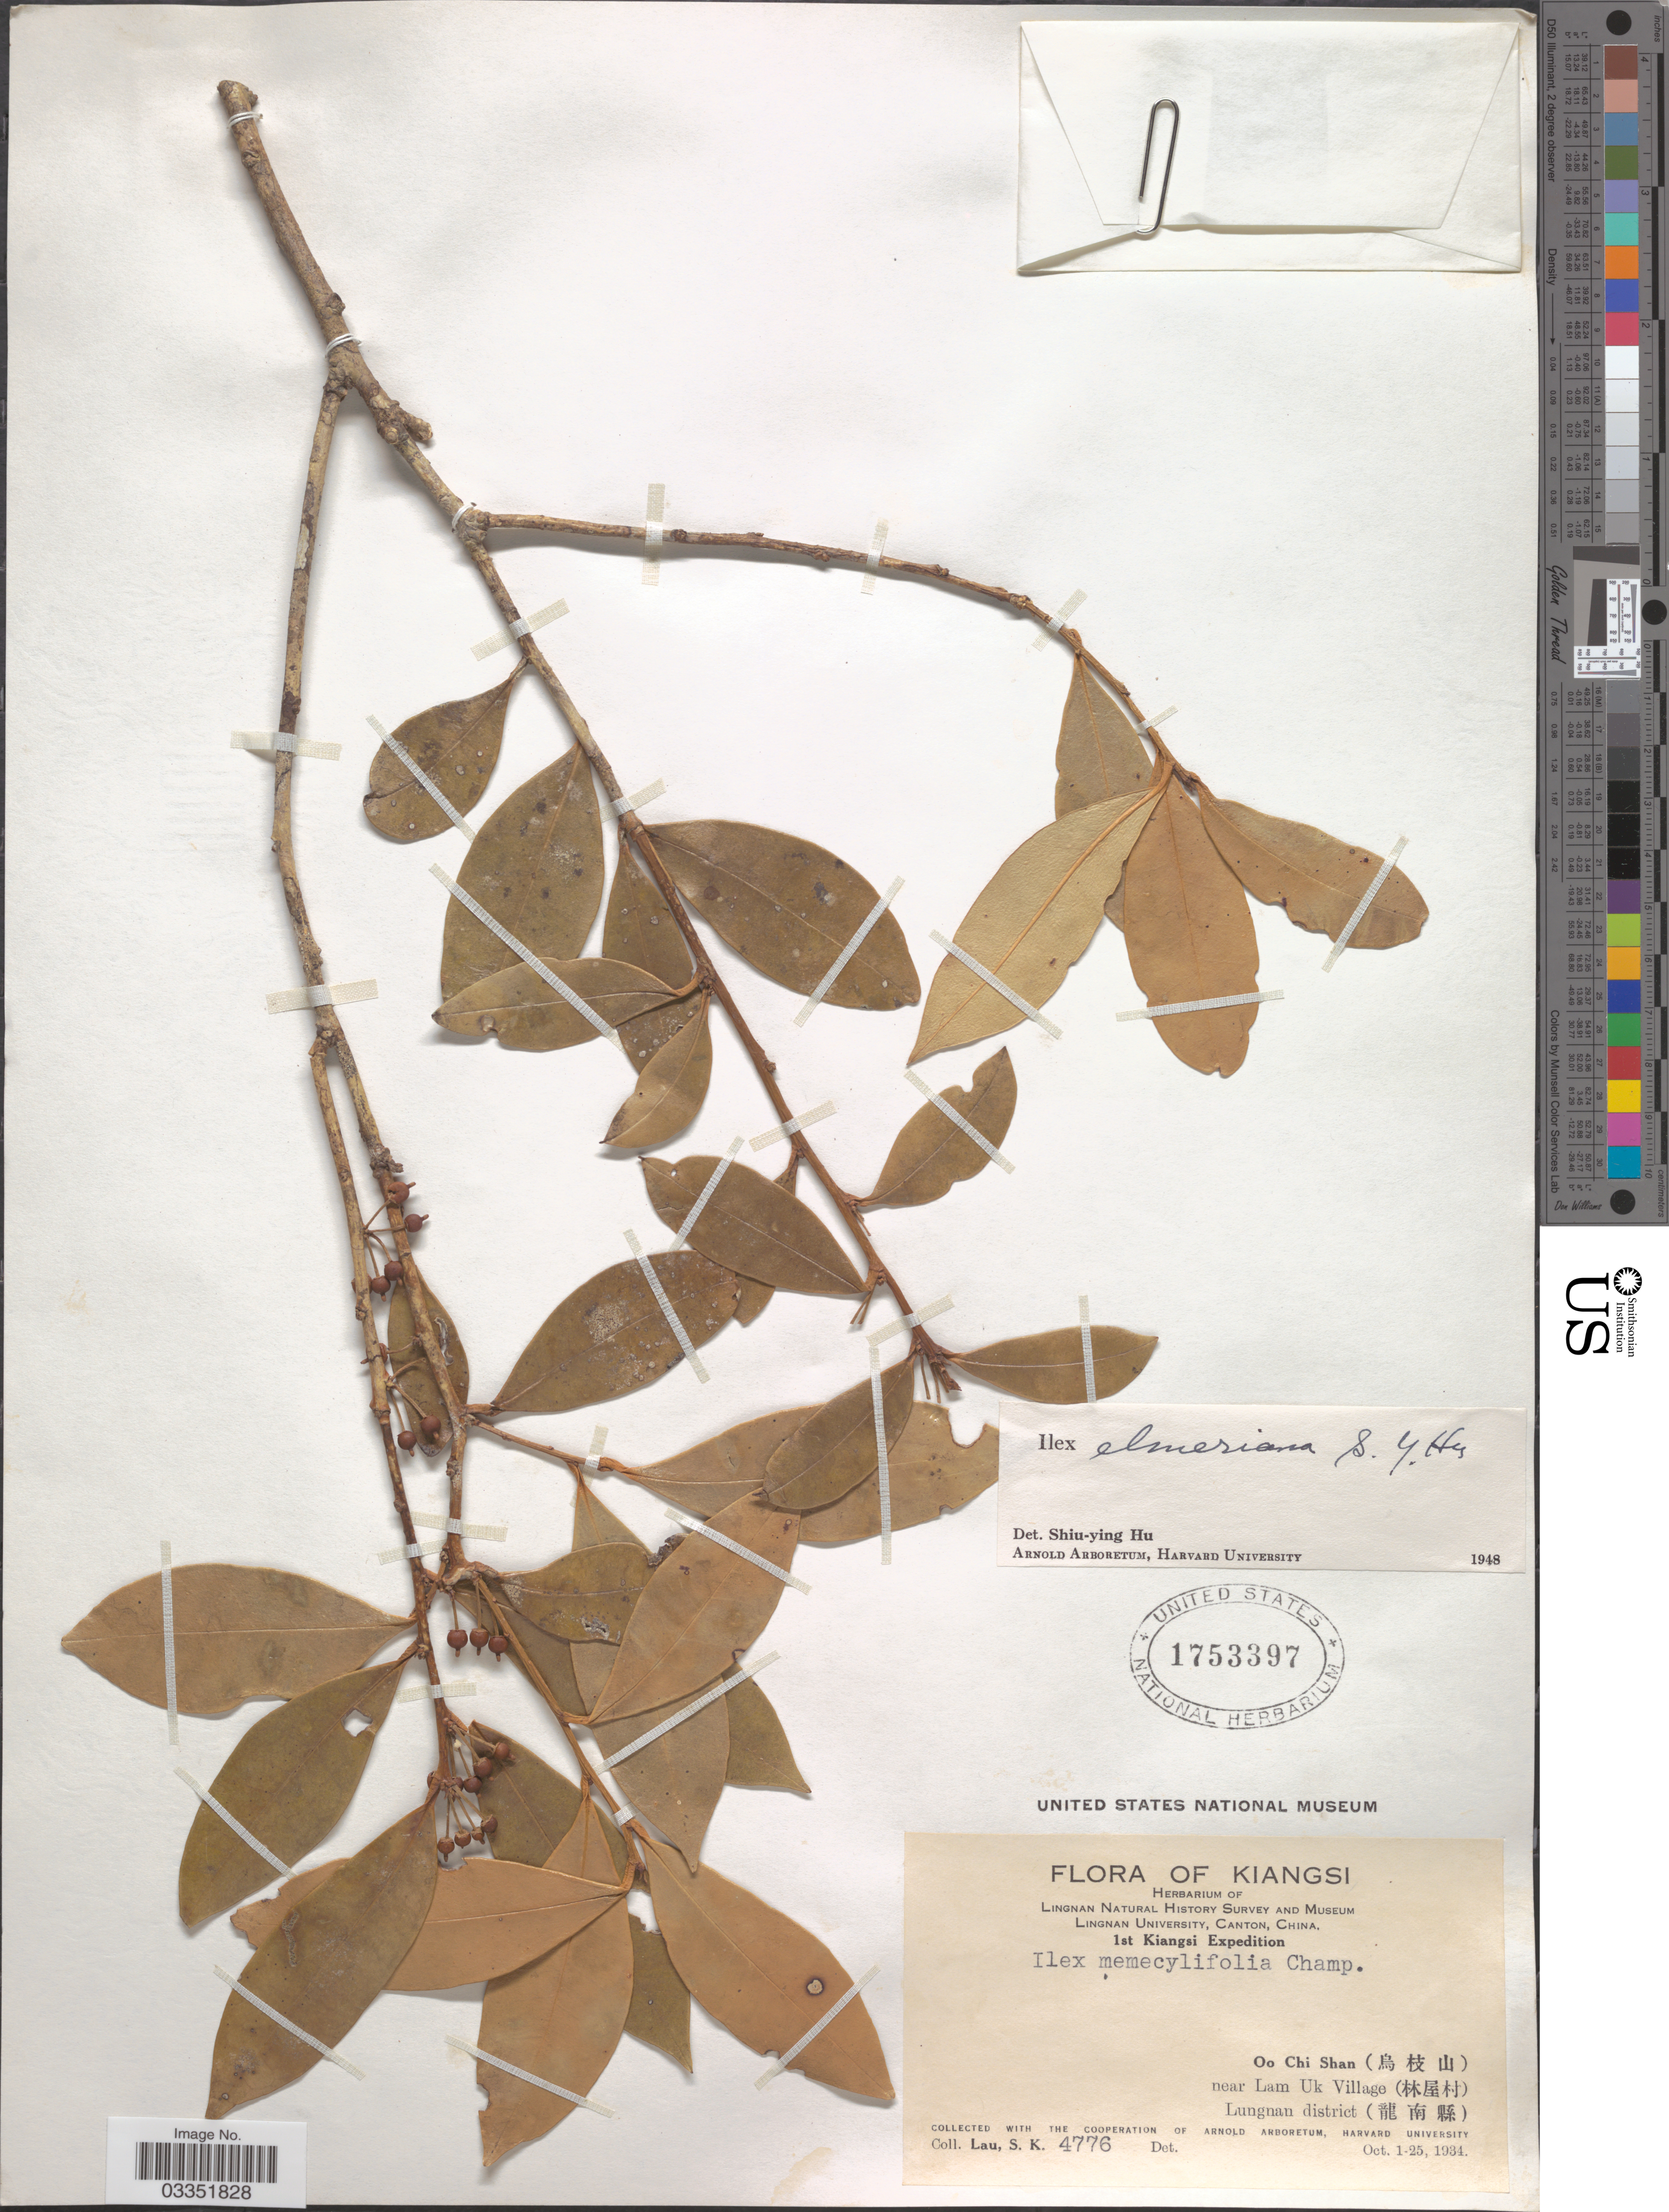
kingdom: Plantae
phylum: Tracheophyta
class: Magnoliopsida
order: Aquifoliales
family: Aquifoliaceae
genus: Ilex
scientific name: Ilex elmerrilliana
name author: S.Y. Hu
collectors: S. K. Lau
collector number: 4776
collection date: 1934-10-01/1934-10-25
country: China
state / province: Jiangxi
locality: Kiangsi. Oo Chi Shan (X), near Lam Uk Village (X), Lungnan district (X).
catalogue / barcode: US 1753397